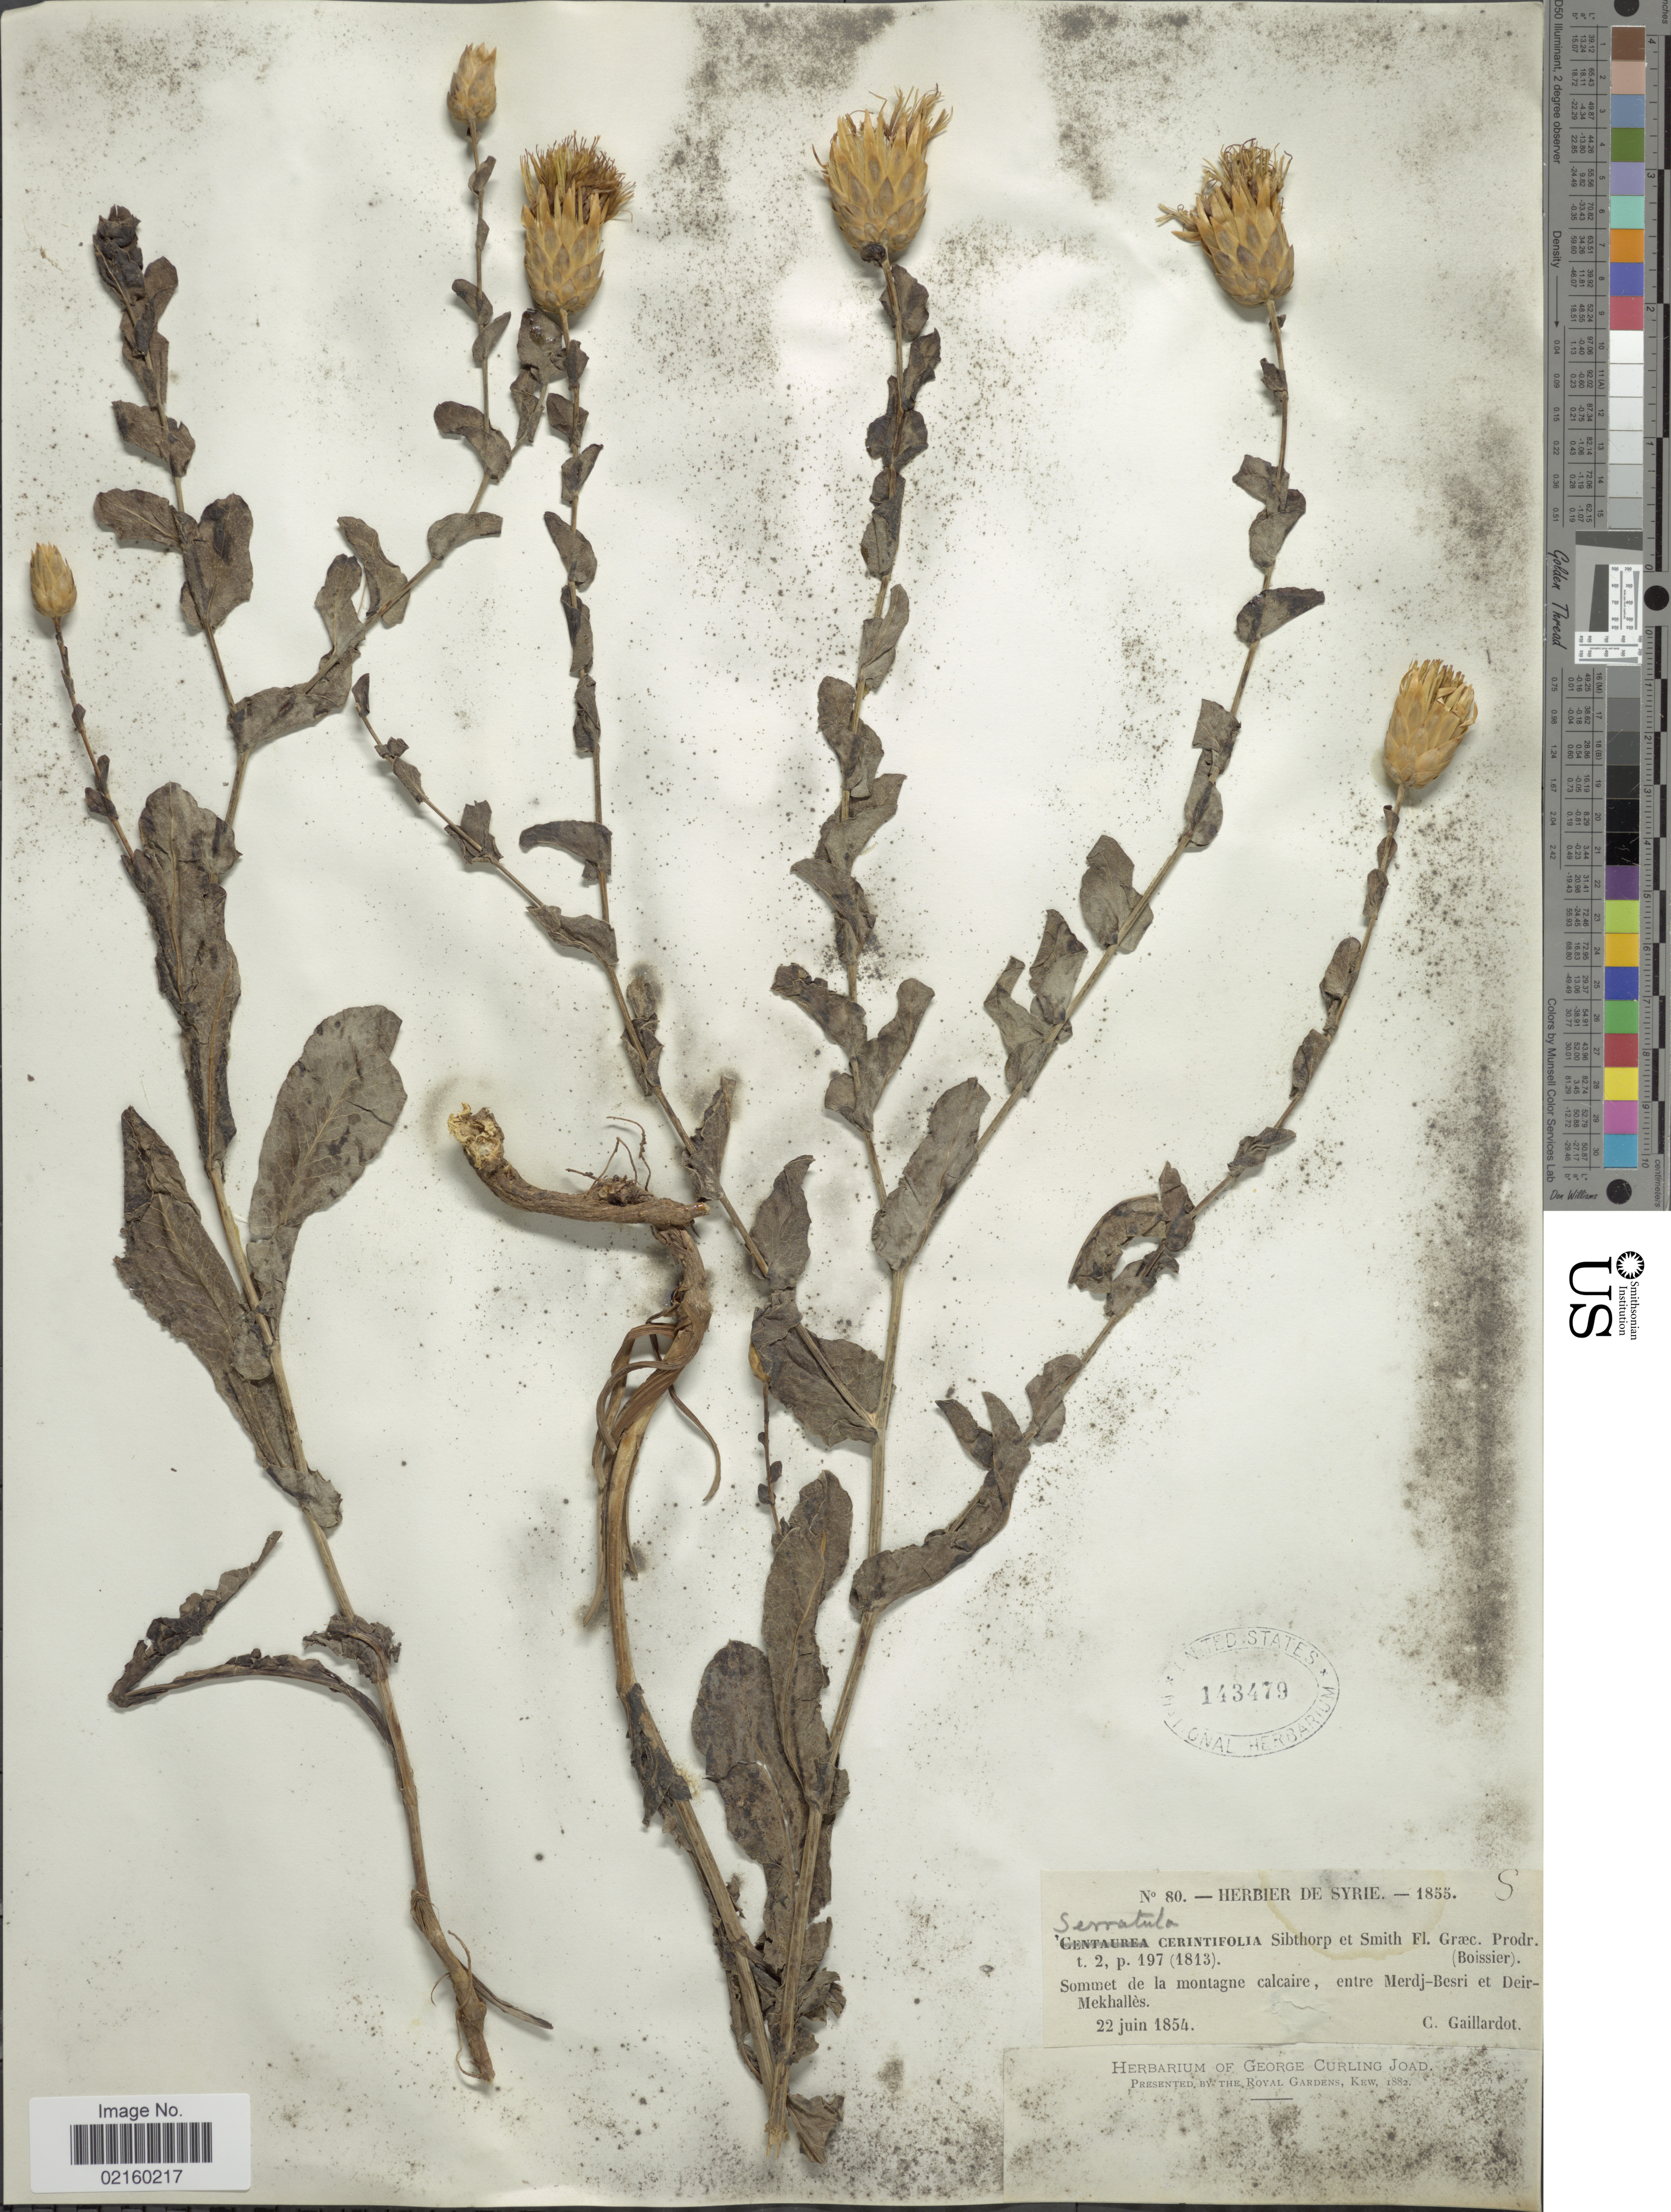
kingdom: Plantae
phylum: Tracheophyta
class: Magnoliopsida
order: Asterales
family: Asteraceae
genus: Serratula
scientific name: Serratula cerinthefolia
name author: Sibth. & Sm.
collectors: C. Gaillardot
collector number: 80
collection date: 1854-06-22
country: Syria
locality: Sommet de la montagne calcaire, entre Merdj-Besri et Deir-Mekhalles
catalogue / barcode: US 143479